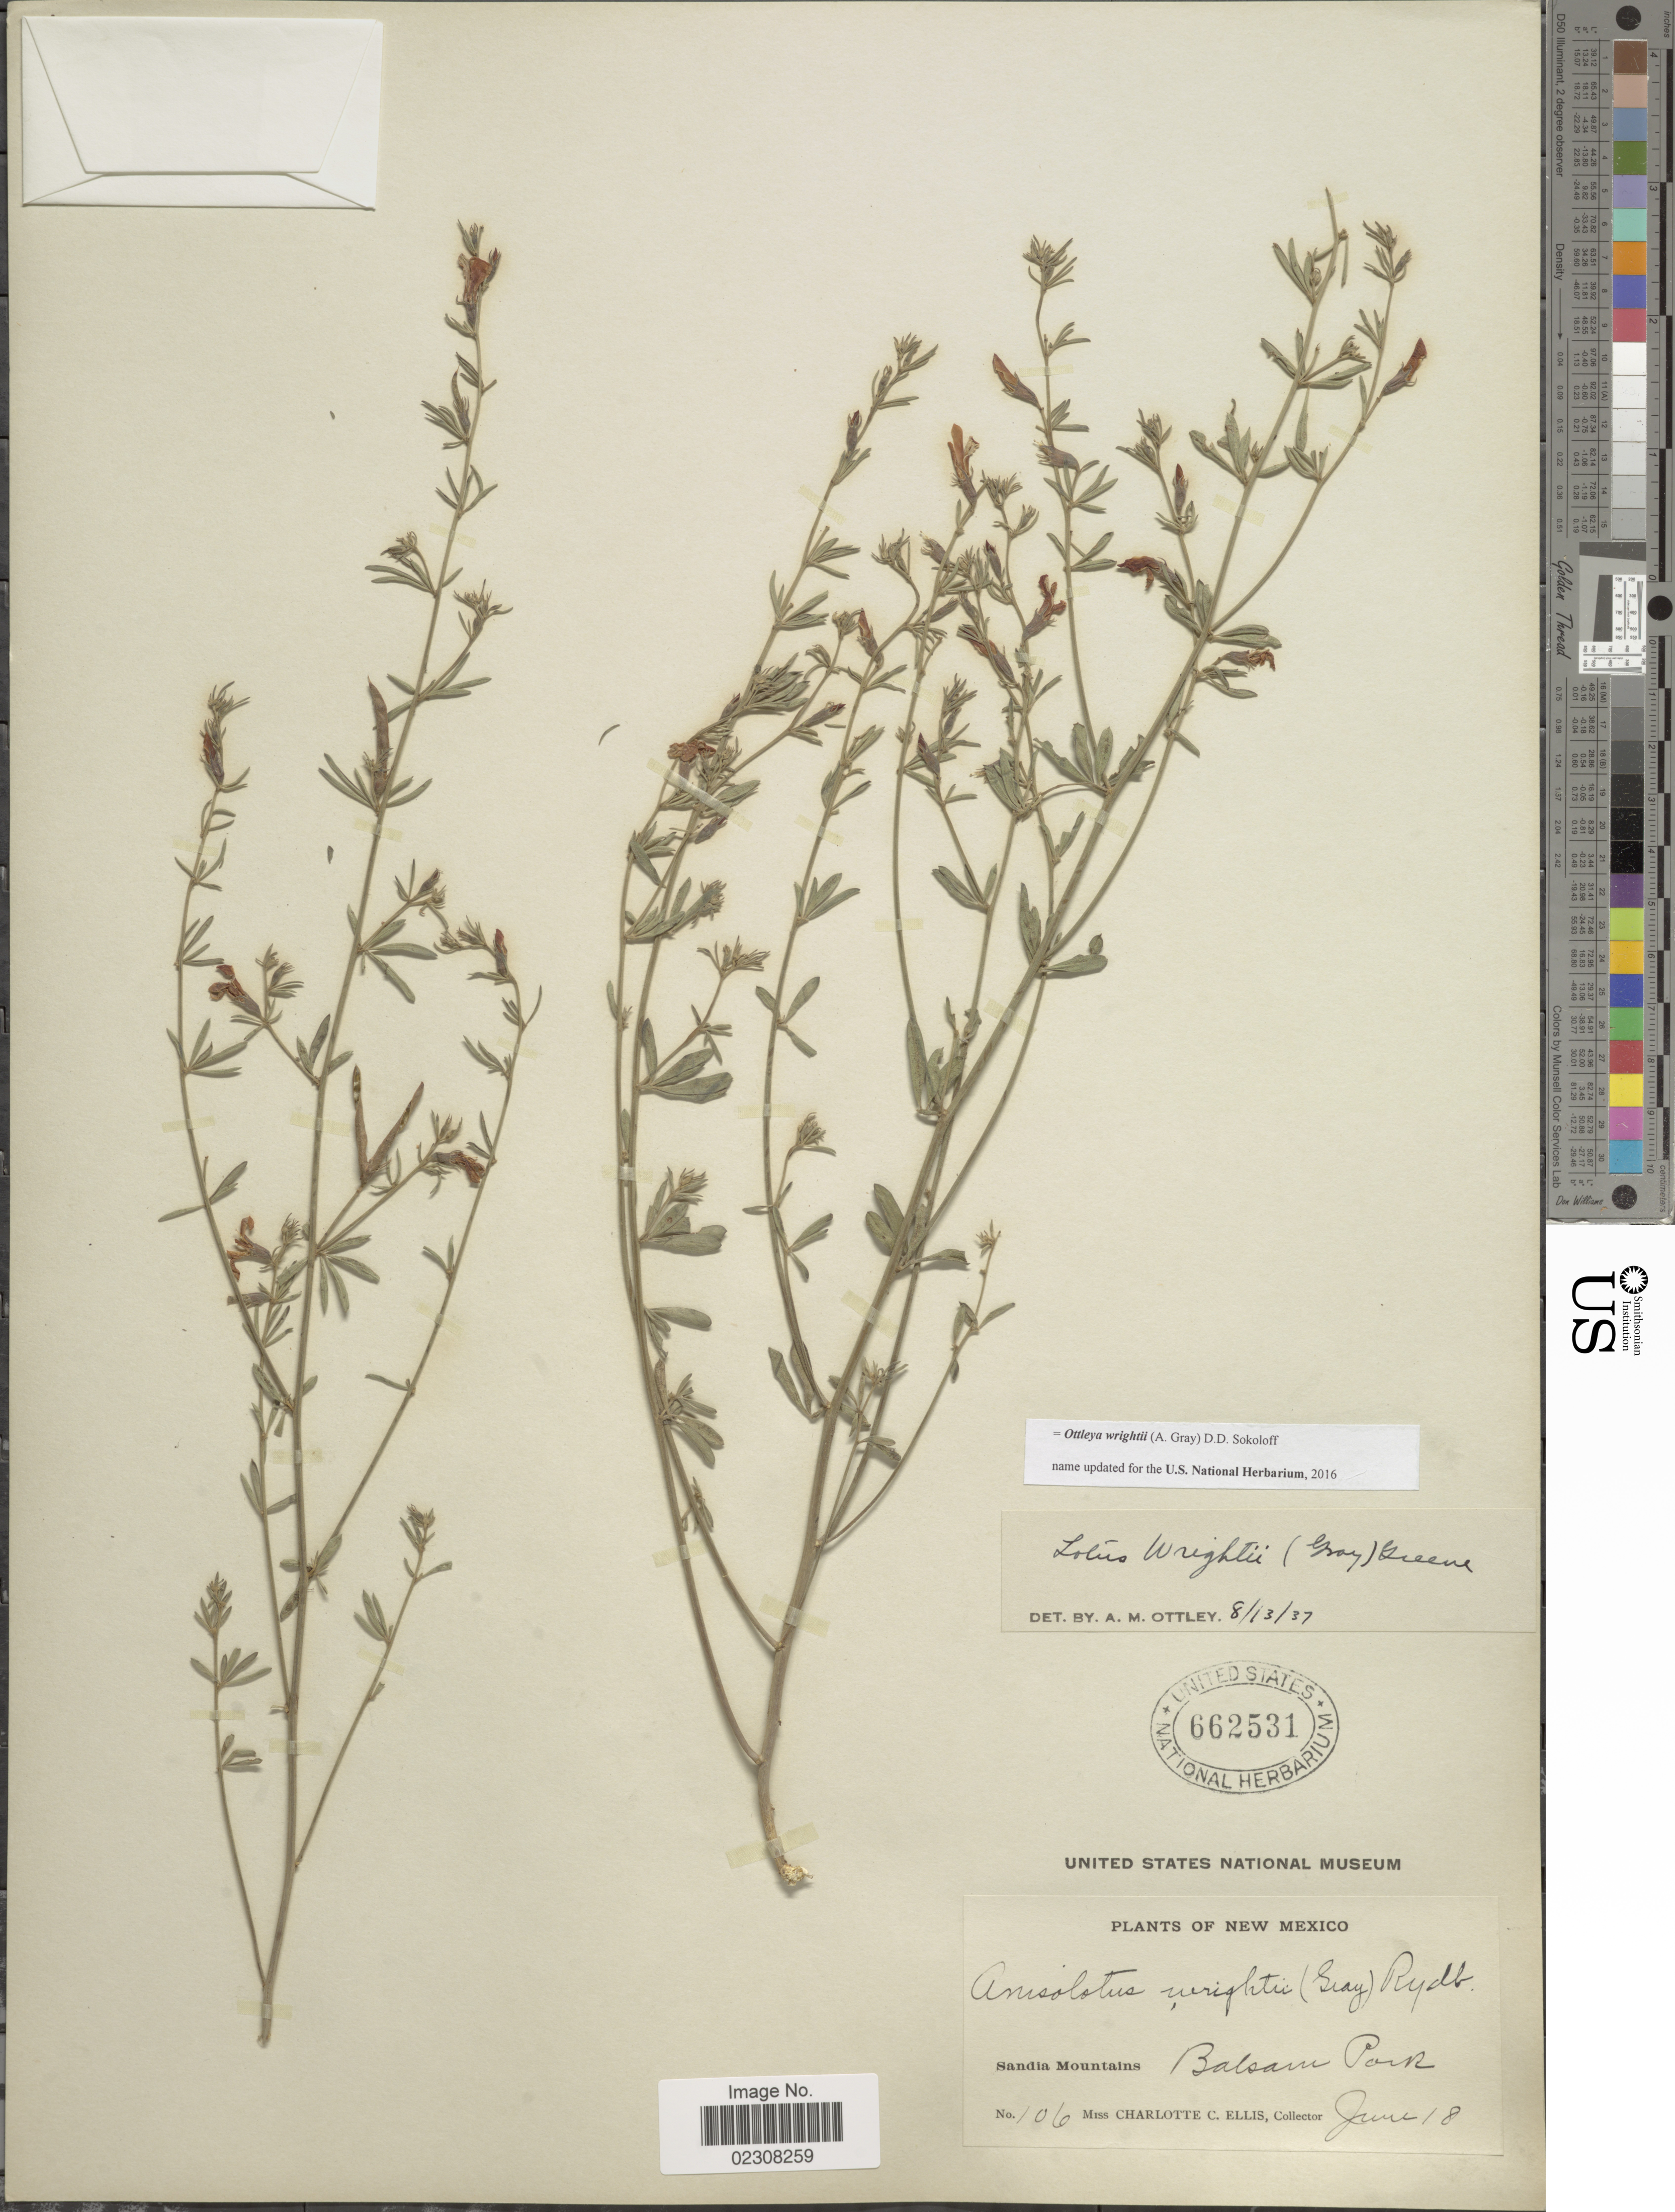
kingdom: Plantae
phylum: Tracheophyta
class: Magnoliopsida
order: Fabales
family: Fabaceae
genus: Ottleya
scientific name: Ottleya wrightii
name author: (A. Gray) D.D. Sokoloff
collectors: C. C. Ellis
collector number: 106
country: United States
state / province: New Mexico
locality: Balsam Park, Sandia Mountains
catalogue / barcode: US 662531